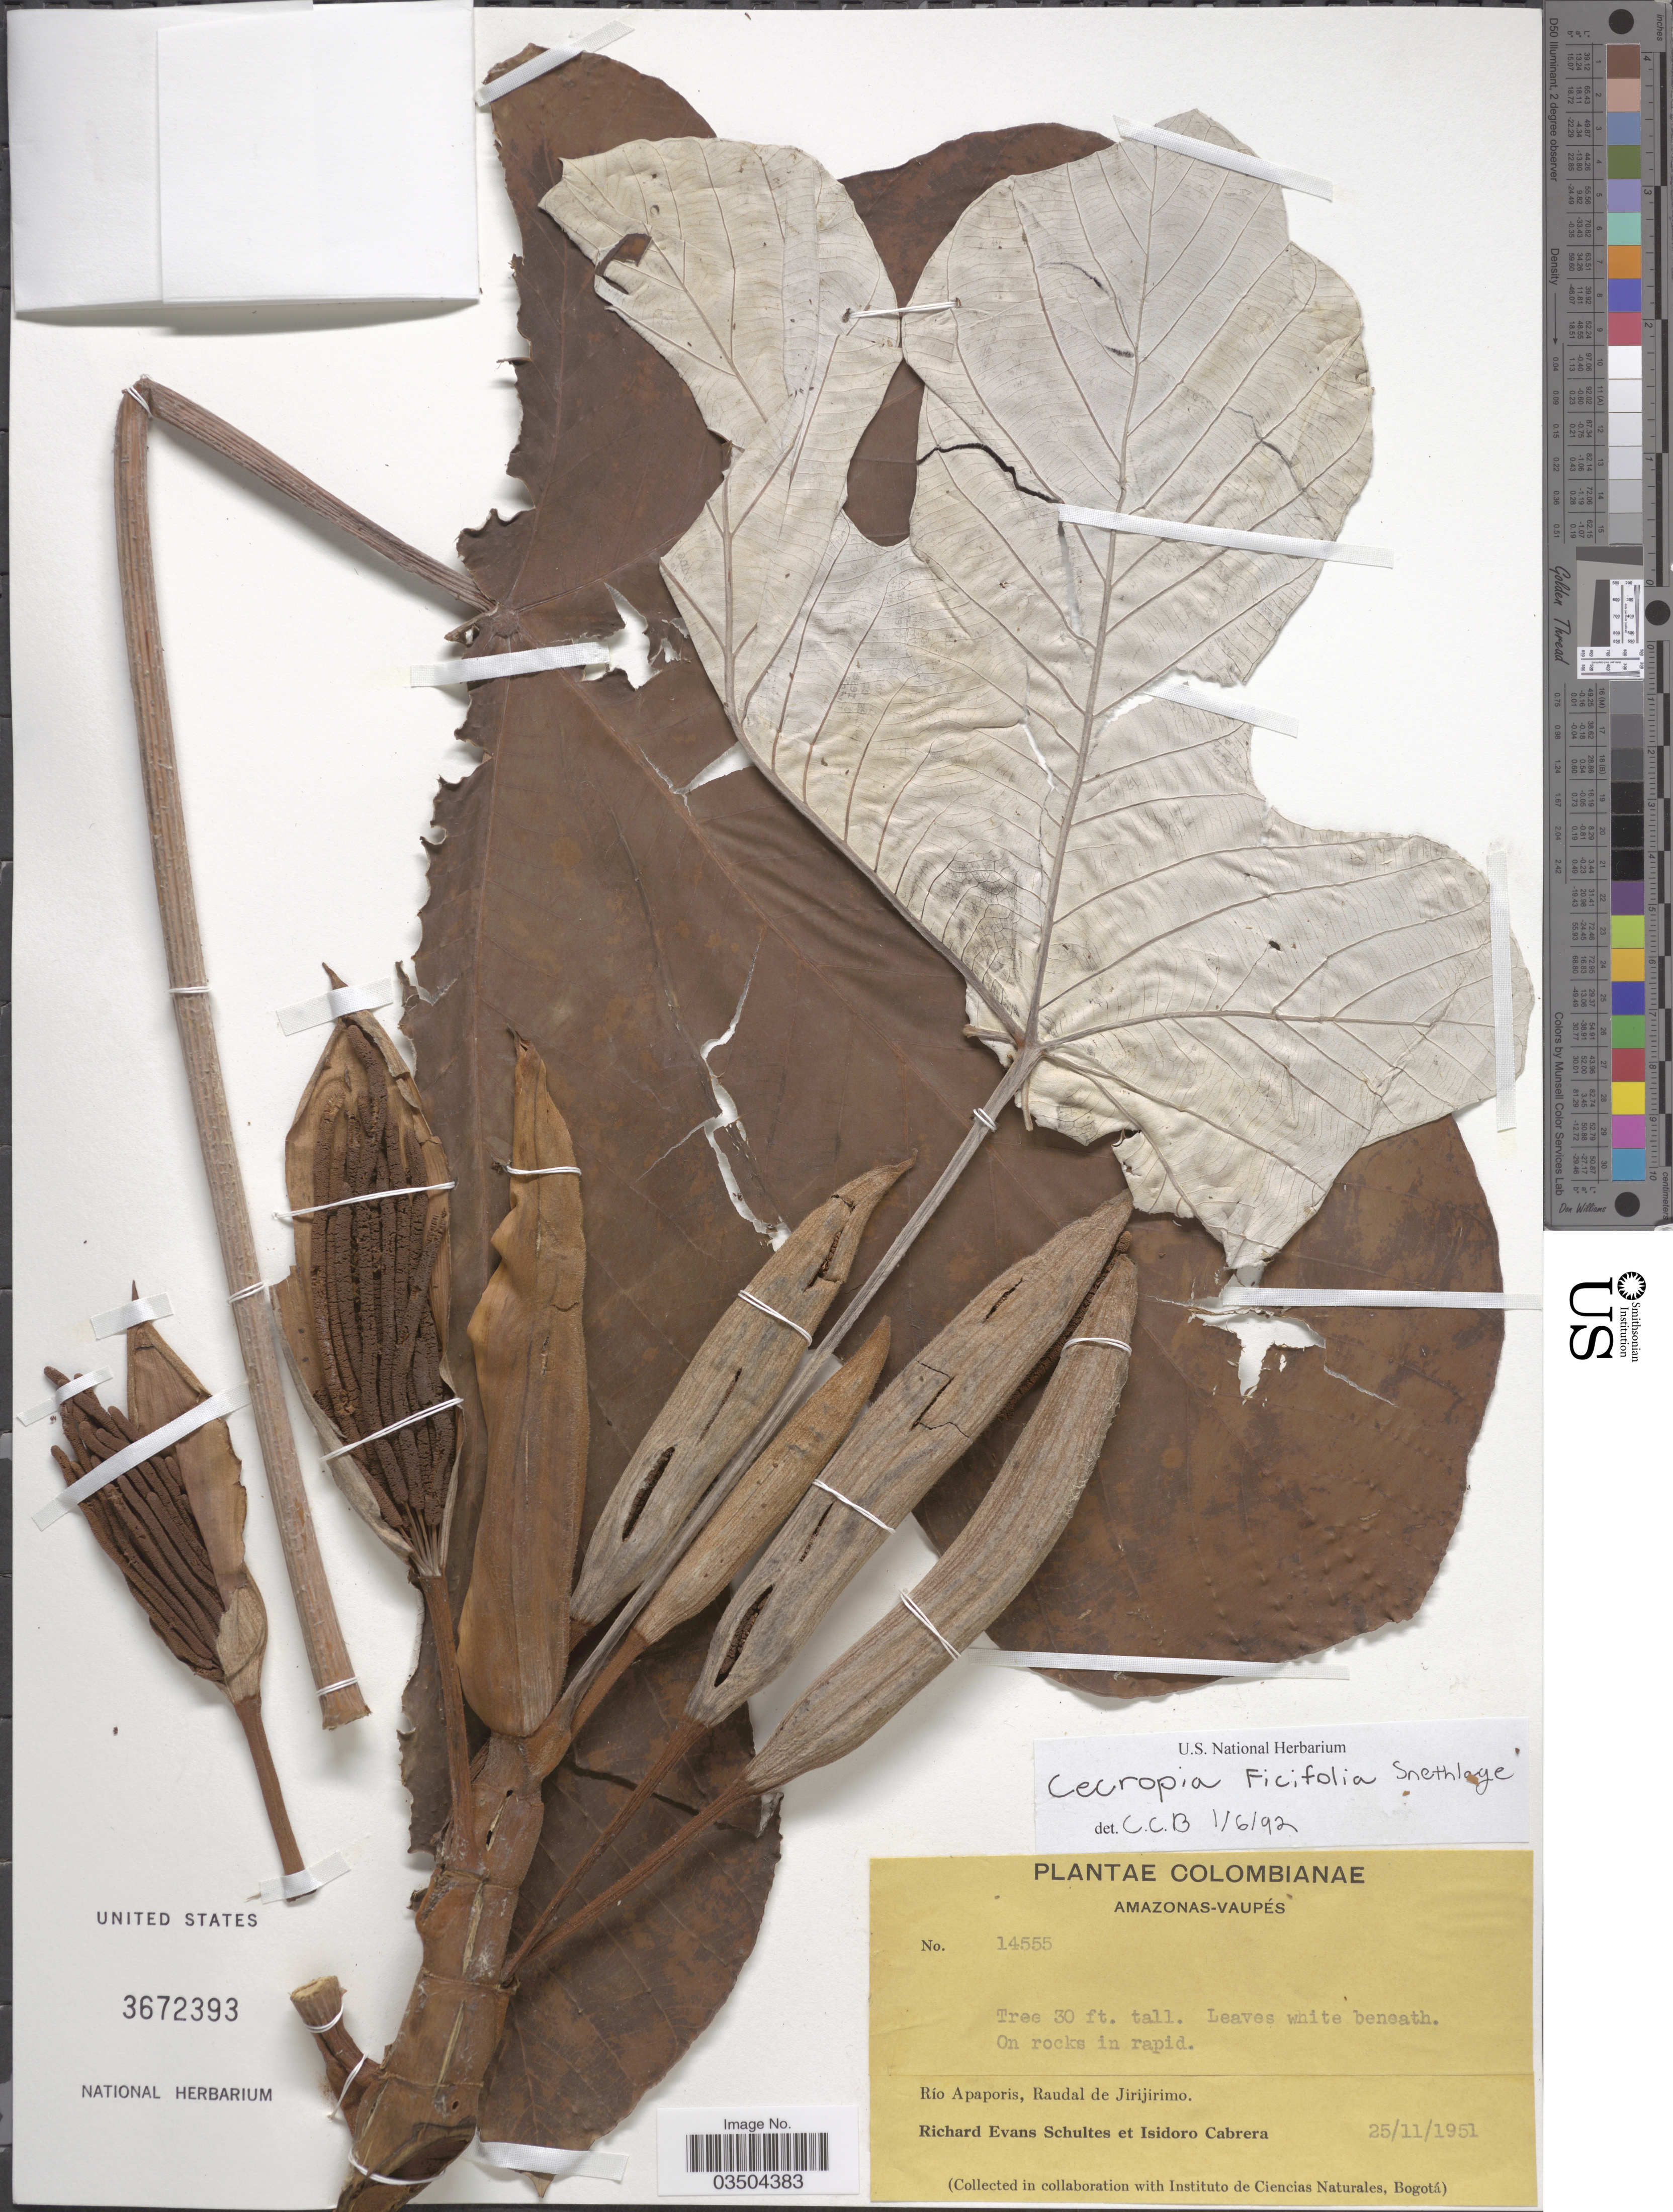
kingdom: Plantae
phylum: Tracheophyta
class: Magnoliopsida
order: Rosales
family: Urticaceae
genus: Cecropia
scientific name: Cecropia ficifolia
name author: Snethlage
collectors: R. E. Schultes & I. Cabrera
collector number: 14555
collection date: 1951-11-25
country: Colombia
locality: Amazonas-Vaupés. Río Apaporis, Raudal de Jirijirimo.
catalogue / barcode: US 3672393